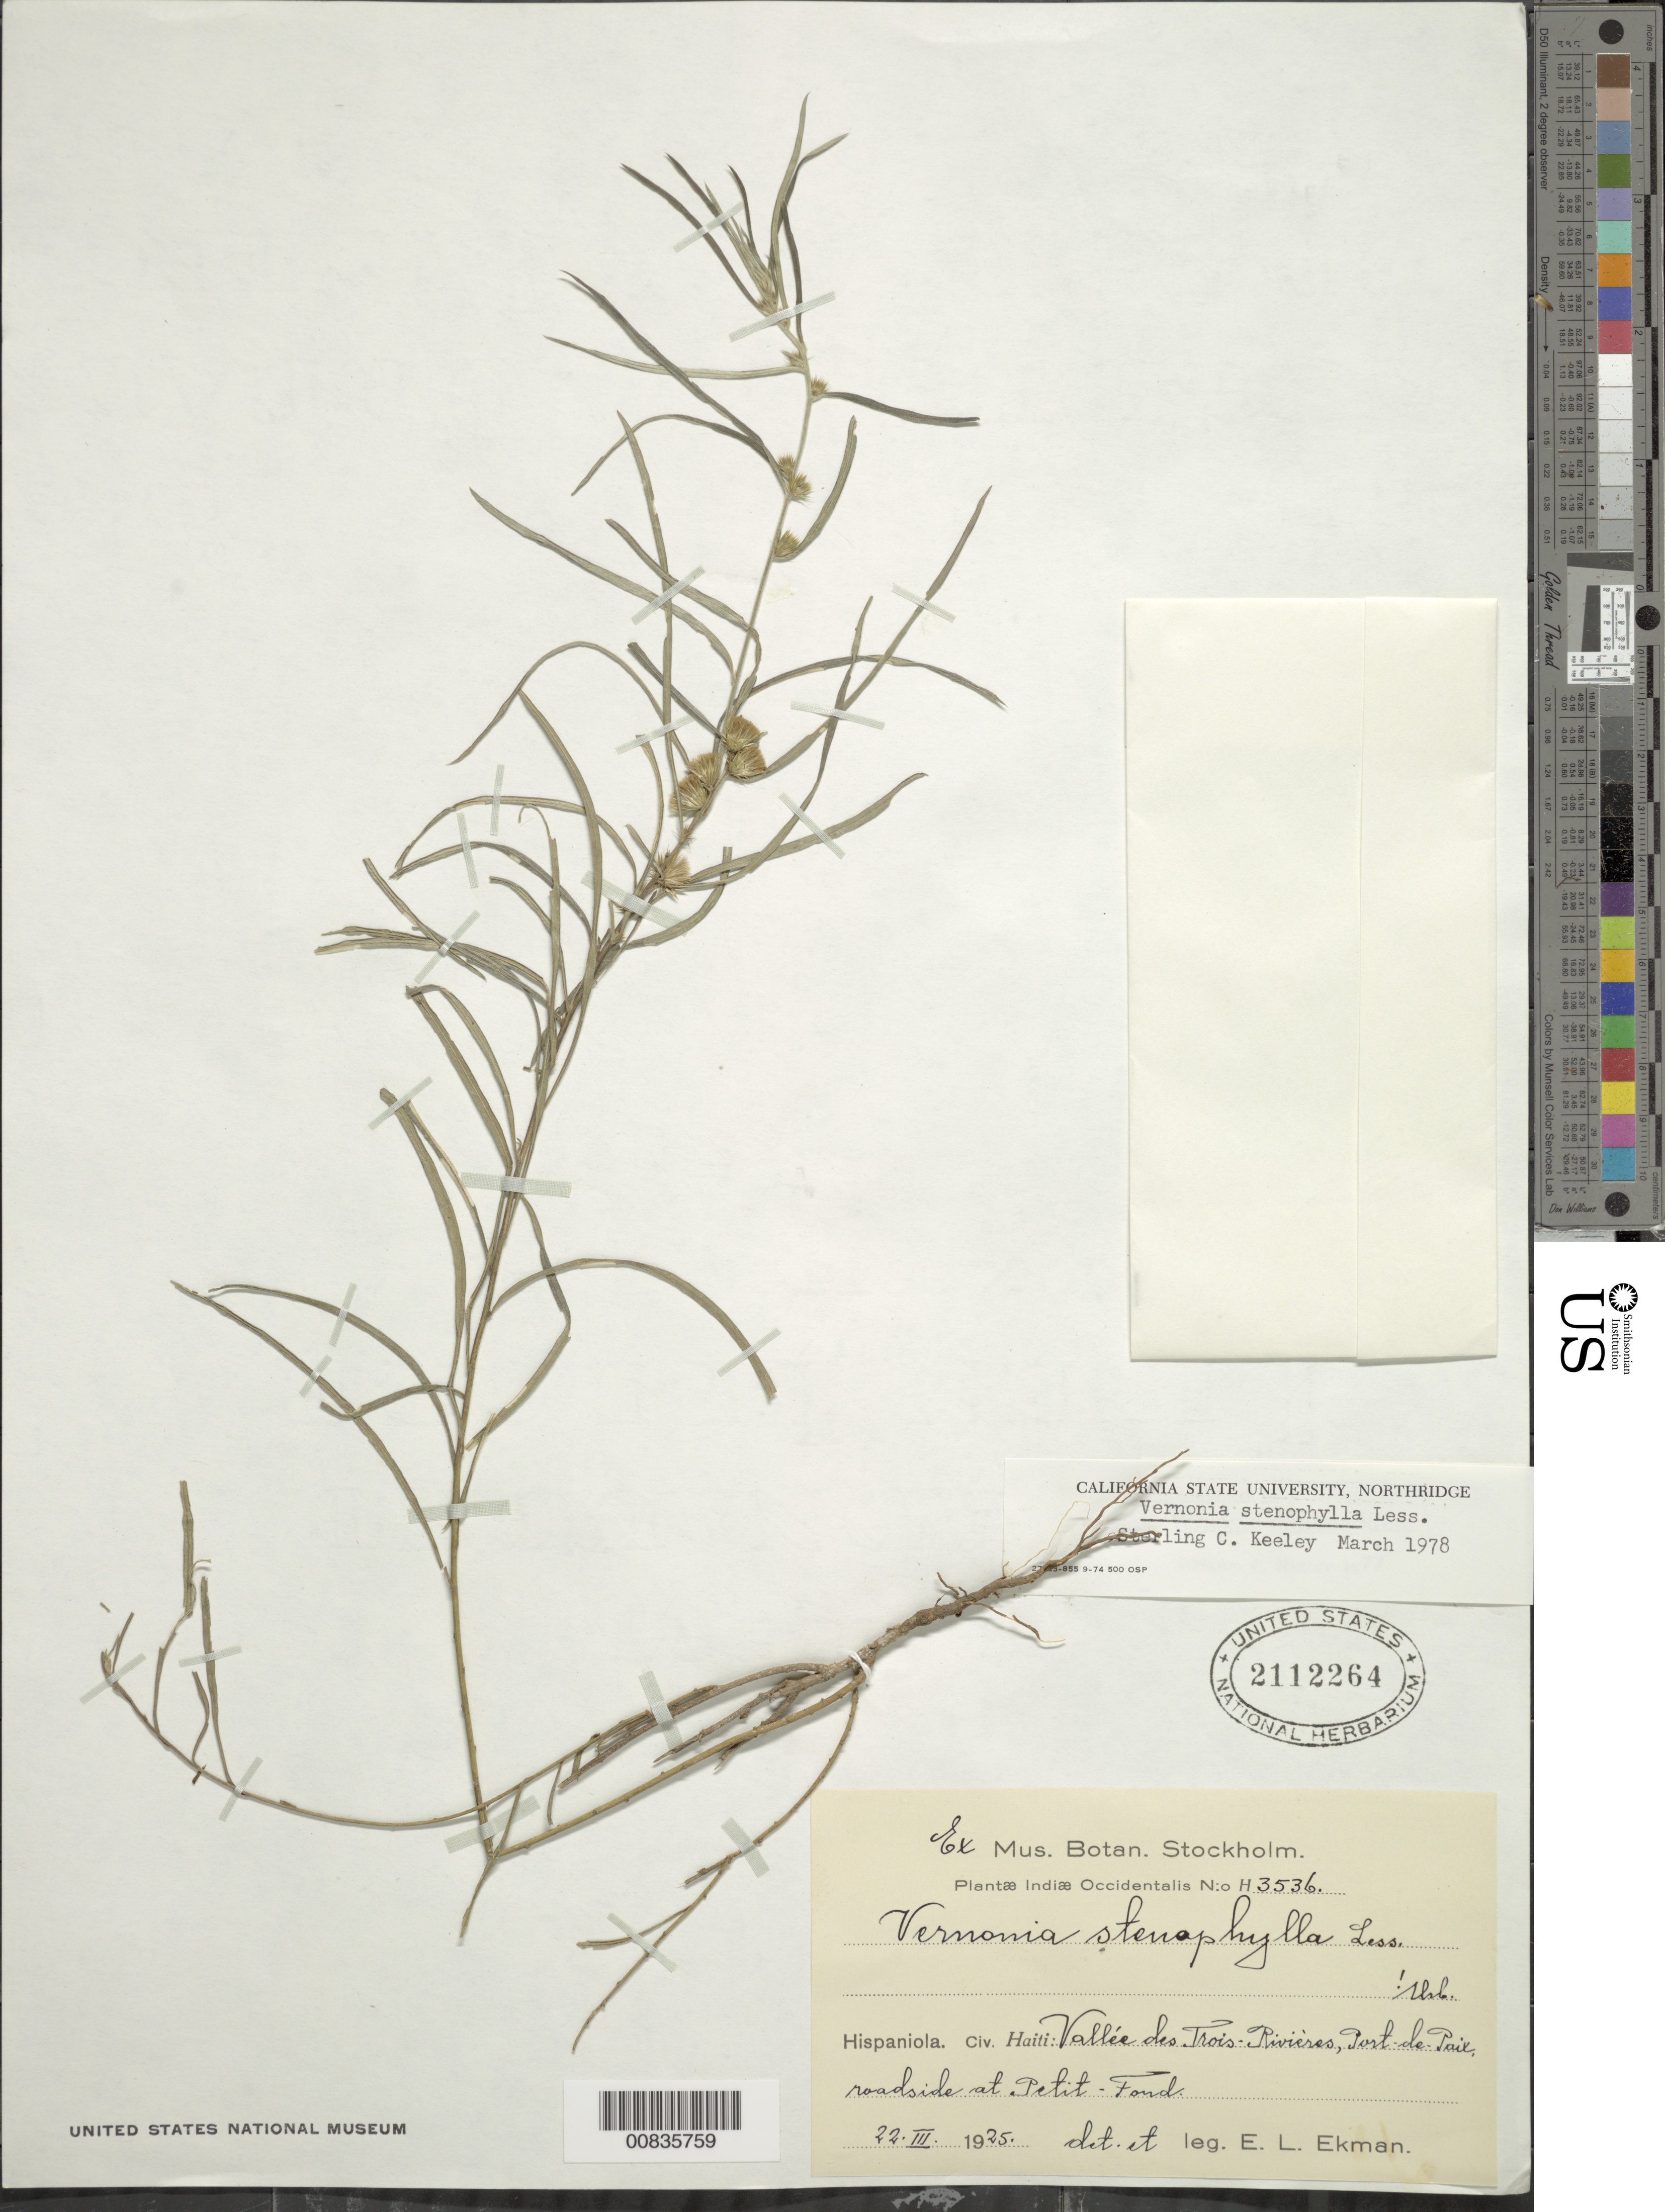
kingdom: Plantae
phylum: Tracheophyta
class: Magnoliopsida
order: Asterales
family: Asteraceae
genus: Lepidaploa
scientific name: Lepidaploa stenophylla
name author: (Less.) H. Rob.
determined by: Keeler, S. C.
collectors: E. L. Ekman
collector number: H 3536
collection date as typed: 22 Mar 1925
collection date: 1925-03-22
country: Haiti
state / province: Nord-Ouest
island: Hispaniola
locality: Vallée des Trois Rivières, Port de Paix, at Petit Fond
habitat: Roadside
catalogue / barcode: US 2112264